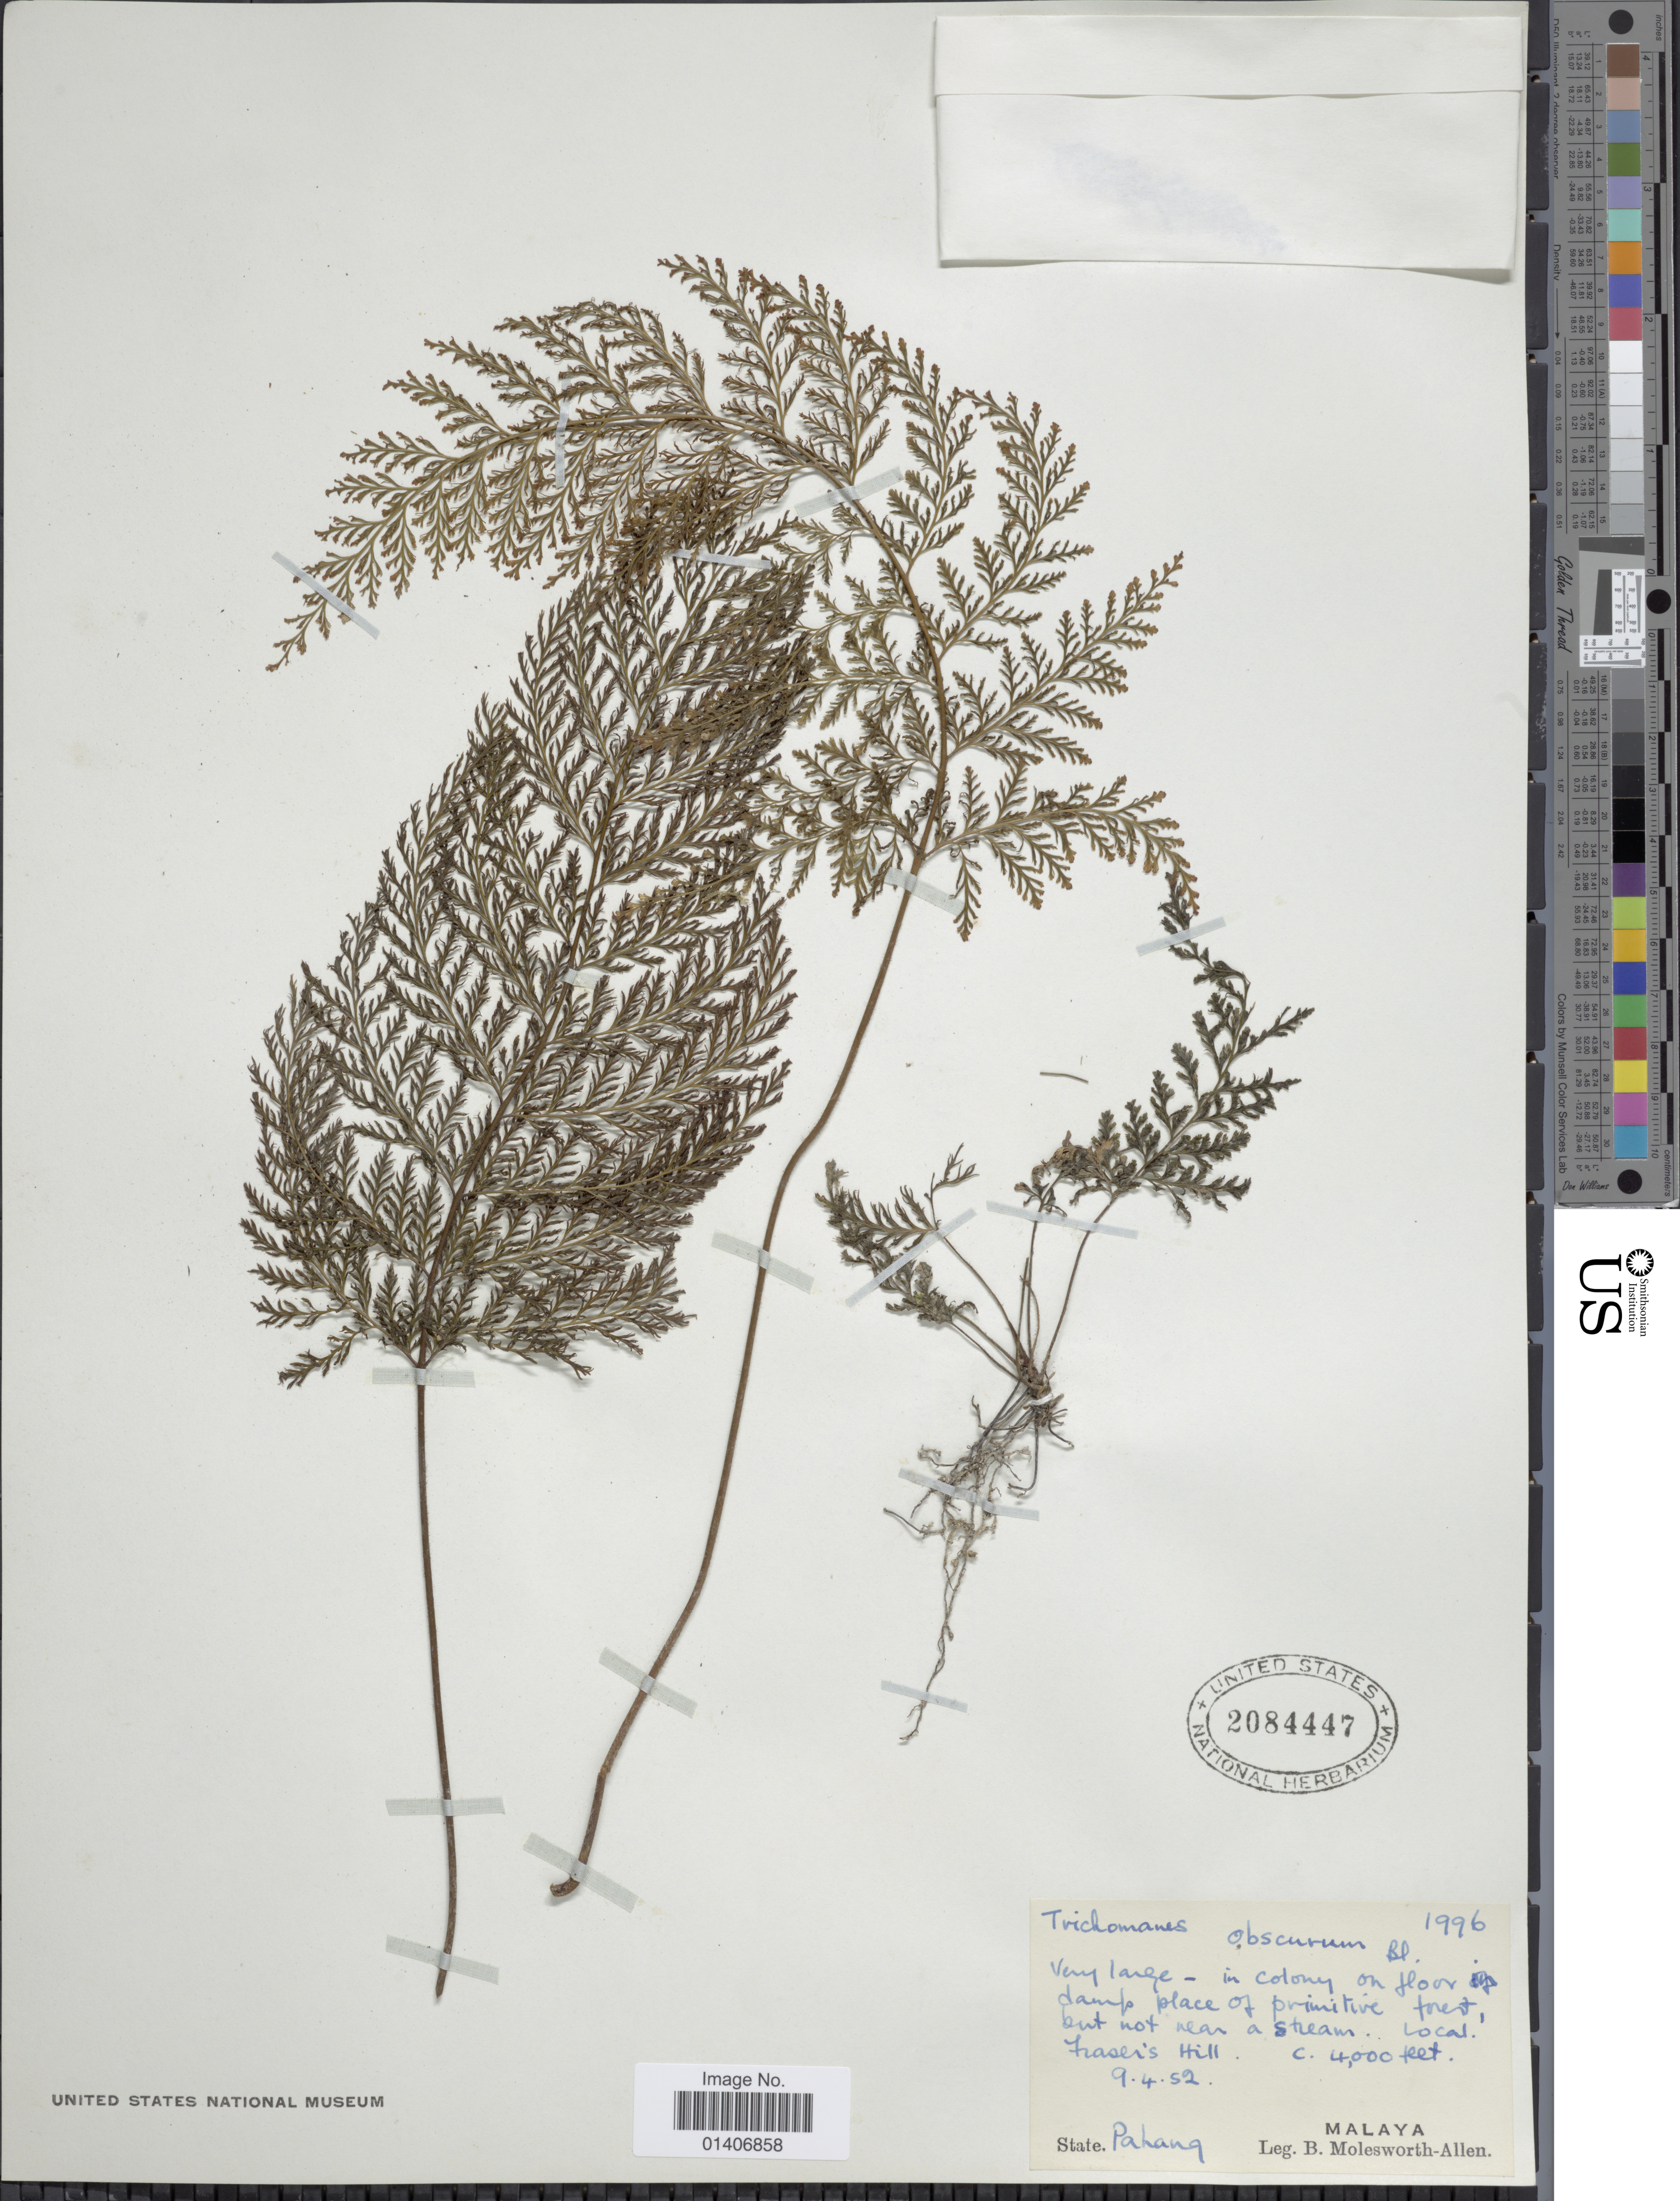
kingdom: Plantae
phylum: Tracheophyta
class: Polypodiopsida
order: Hymenophyllales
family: Hymenophyllaceae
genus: Abrodictyum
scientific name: Abrodictyum obscurum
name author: (Blume) Ebihara & K. Iwats.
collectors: B. E. G. Molesworth-Allen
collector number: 1996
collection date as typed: Transcribed d/m/y: 9/4/52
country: Malaysia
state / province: Pahang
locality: Fraser's Hill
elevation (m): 1219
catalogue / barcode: US 2084447